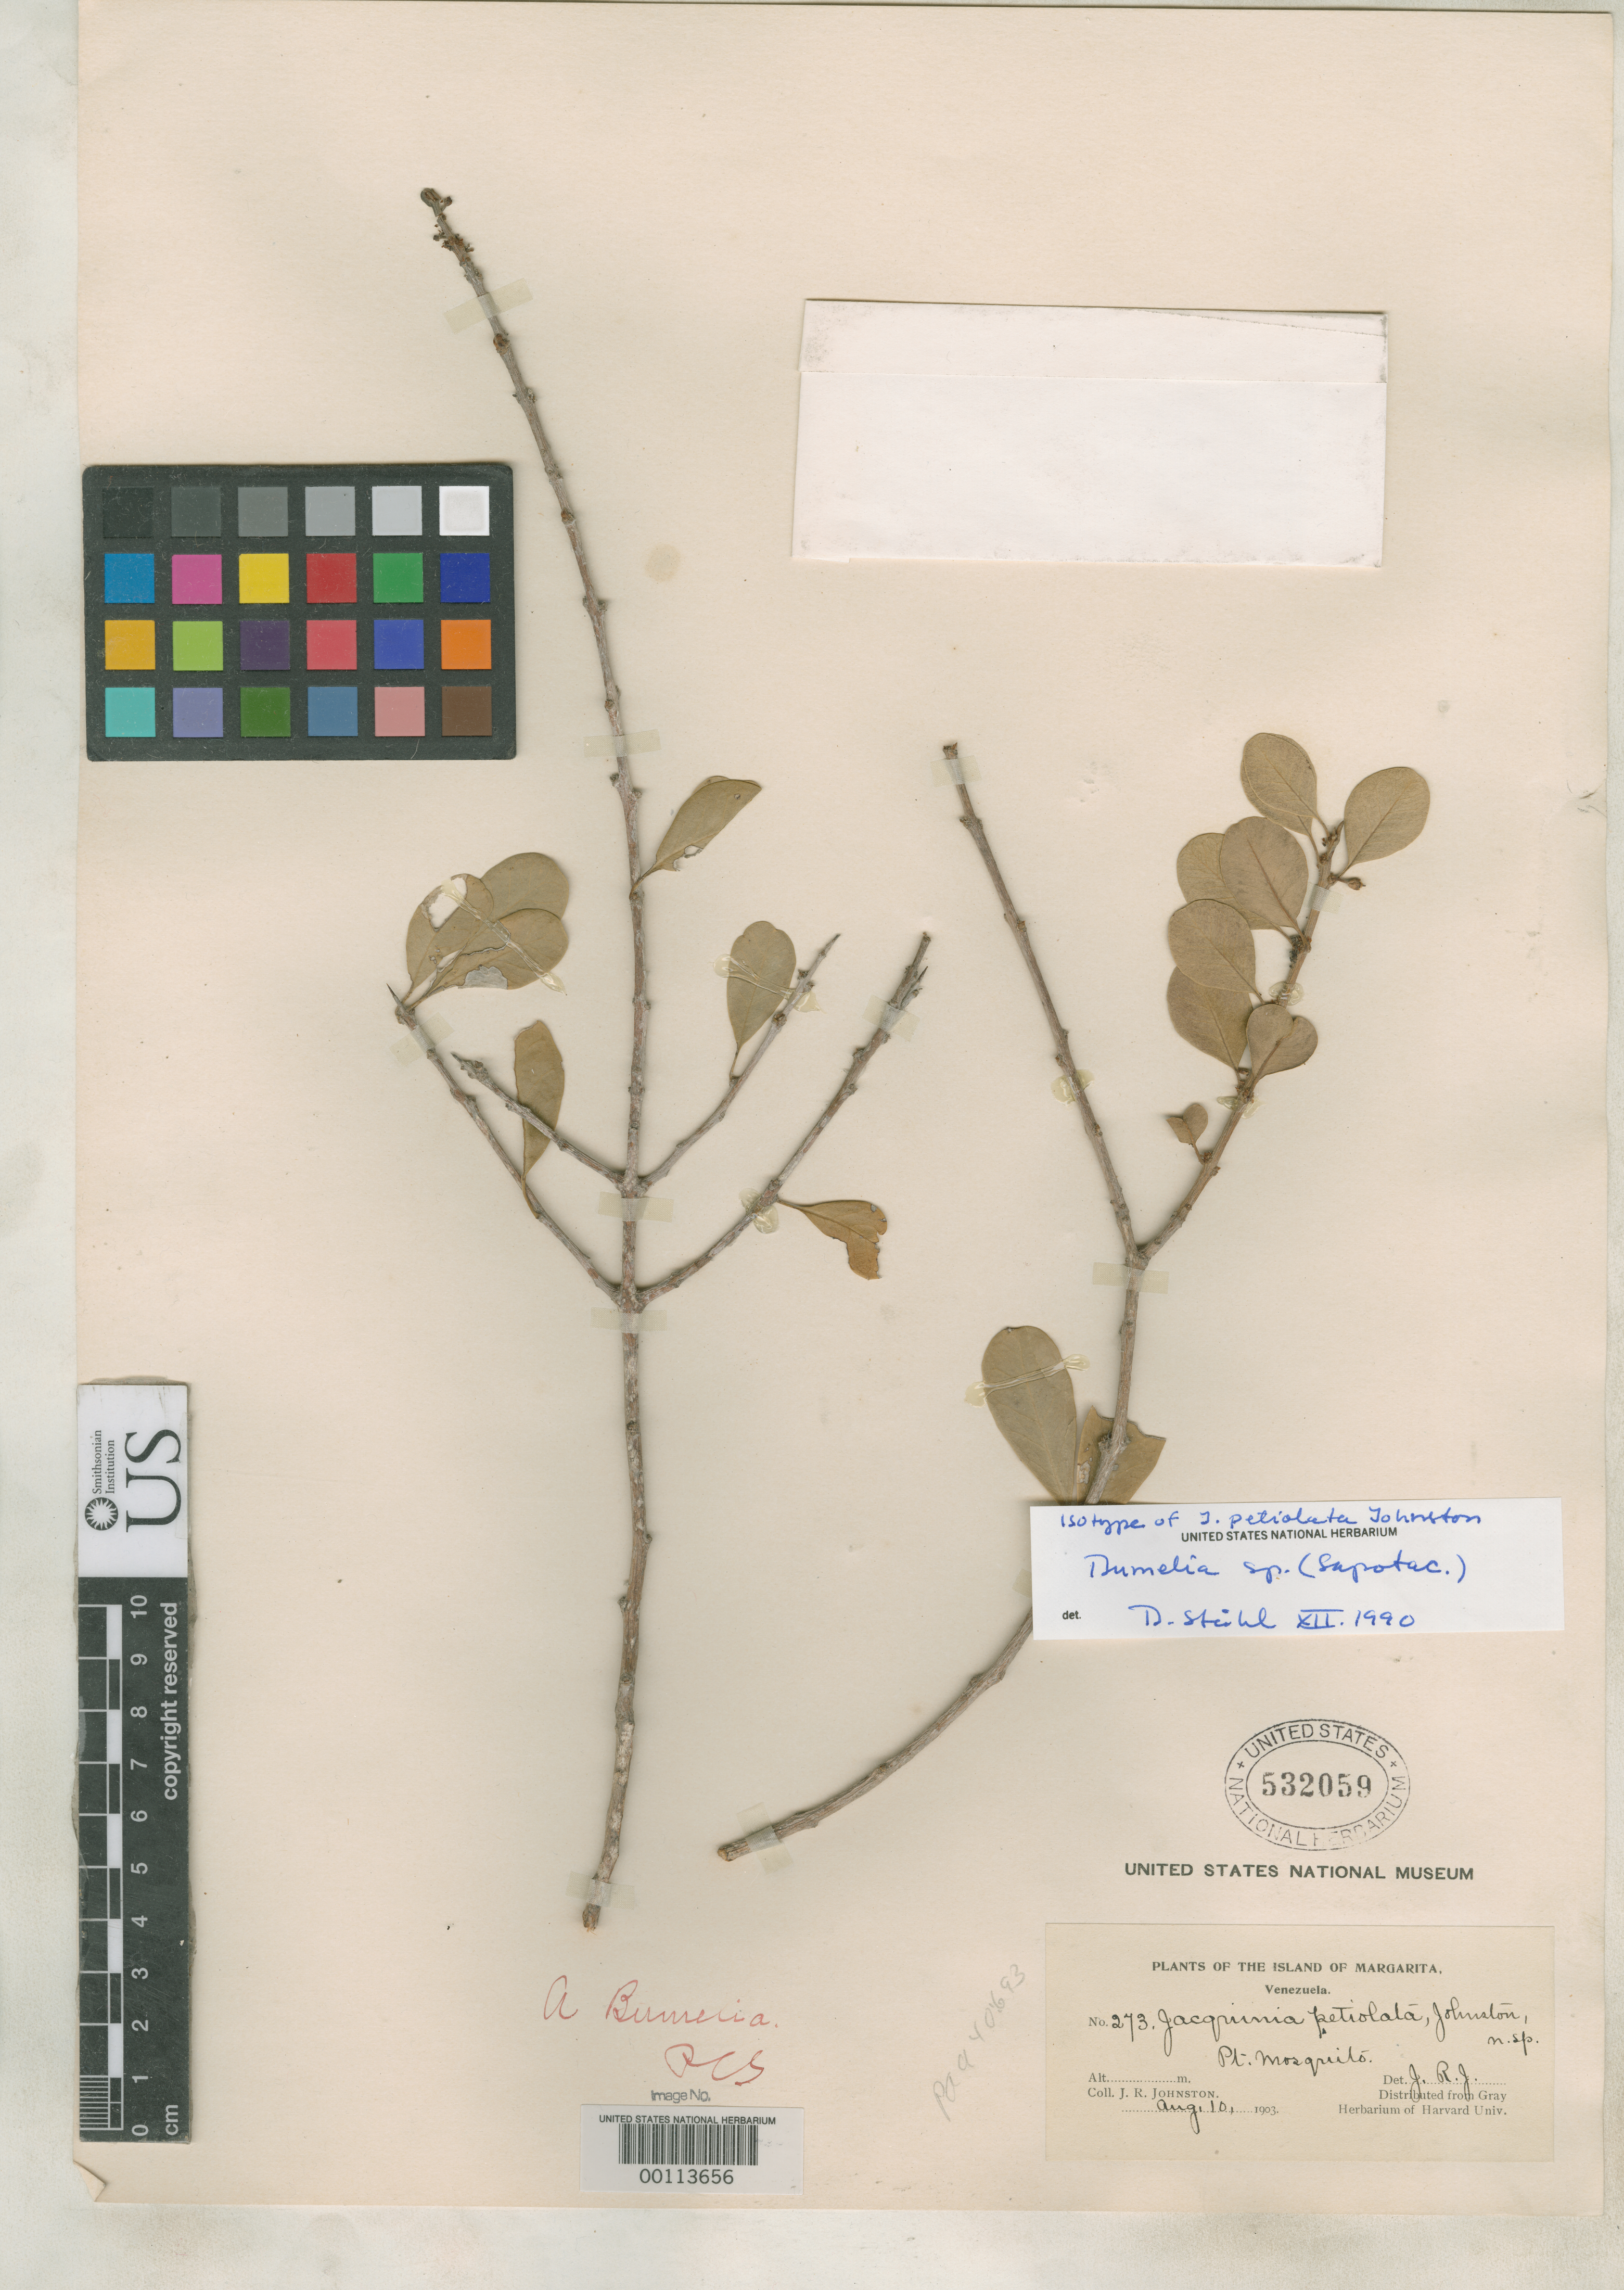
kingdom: Plantae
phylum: Tracheophyta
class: Magnoliopsida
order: Ericales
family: Primulaceae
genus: Jacquinia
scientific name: Jacquinia petiolata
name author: J.R. Johnst.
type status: Isosyntype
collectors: J. Johnston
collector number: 273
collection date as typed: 10 Aug 1903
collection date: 1903-08-10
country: Venezuela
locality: Punto Mosquito, east of Laguna Chica.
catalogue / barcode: US 532059